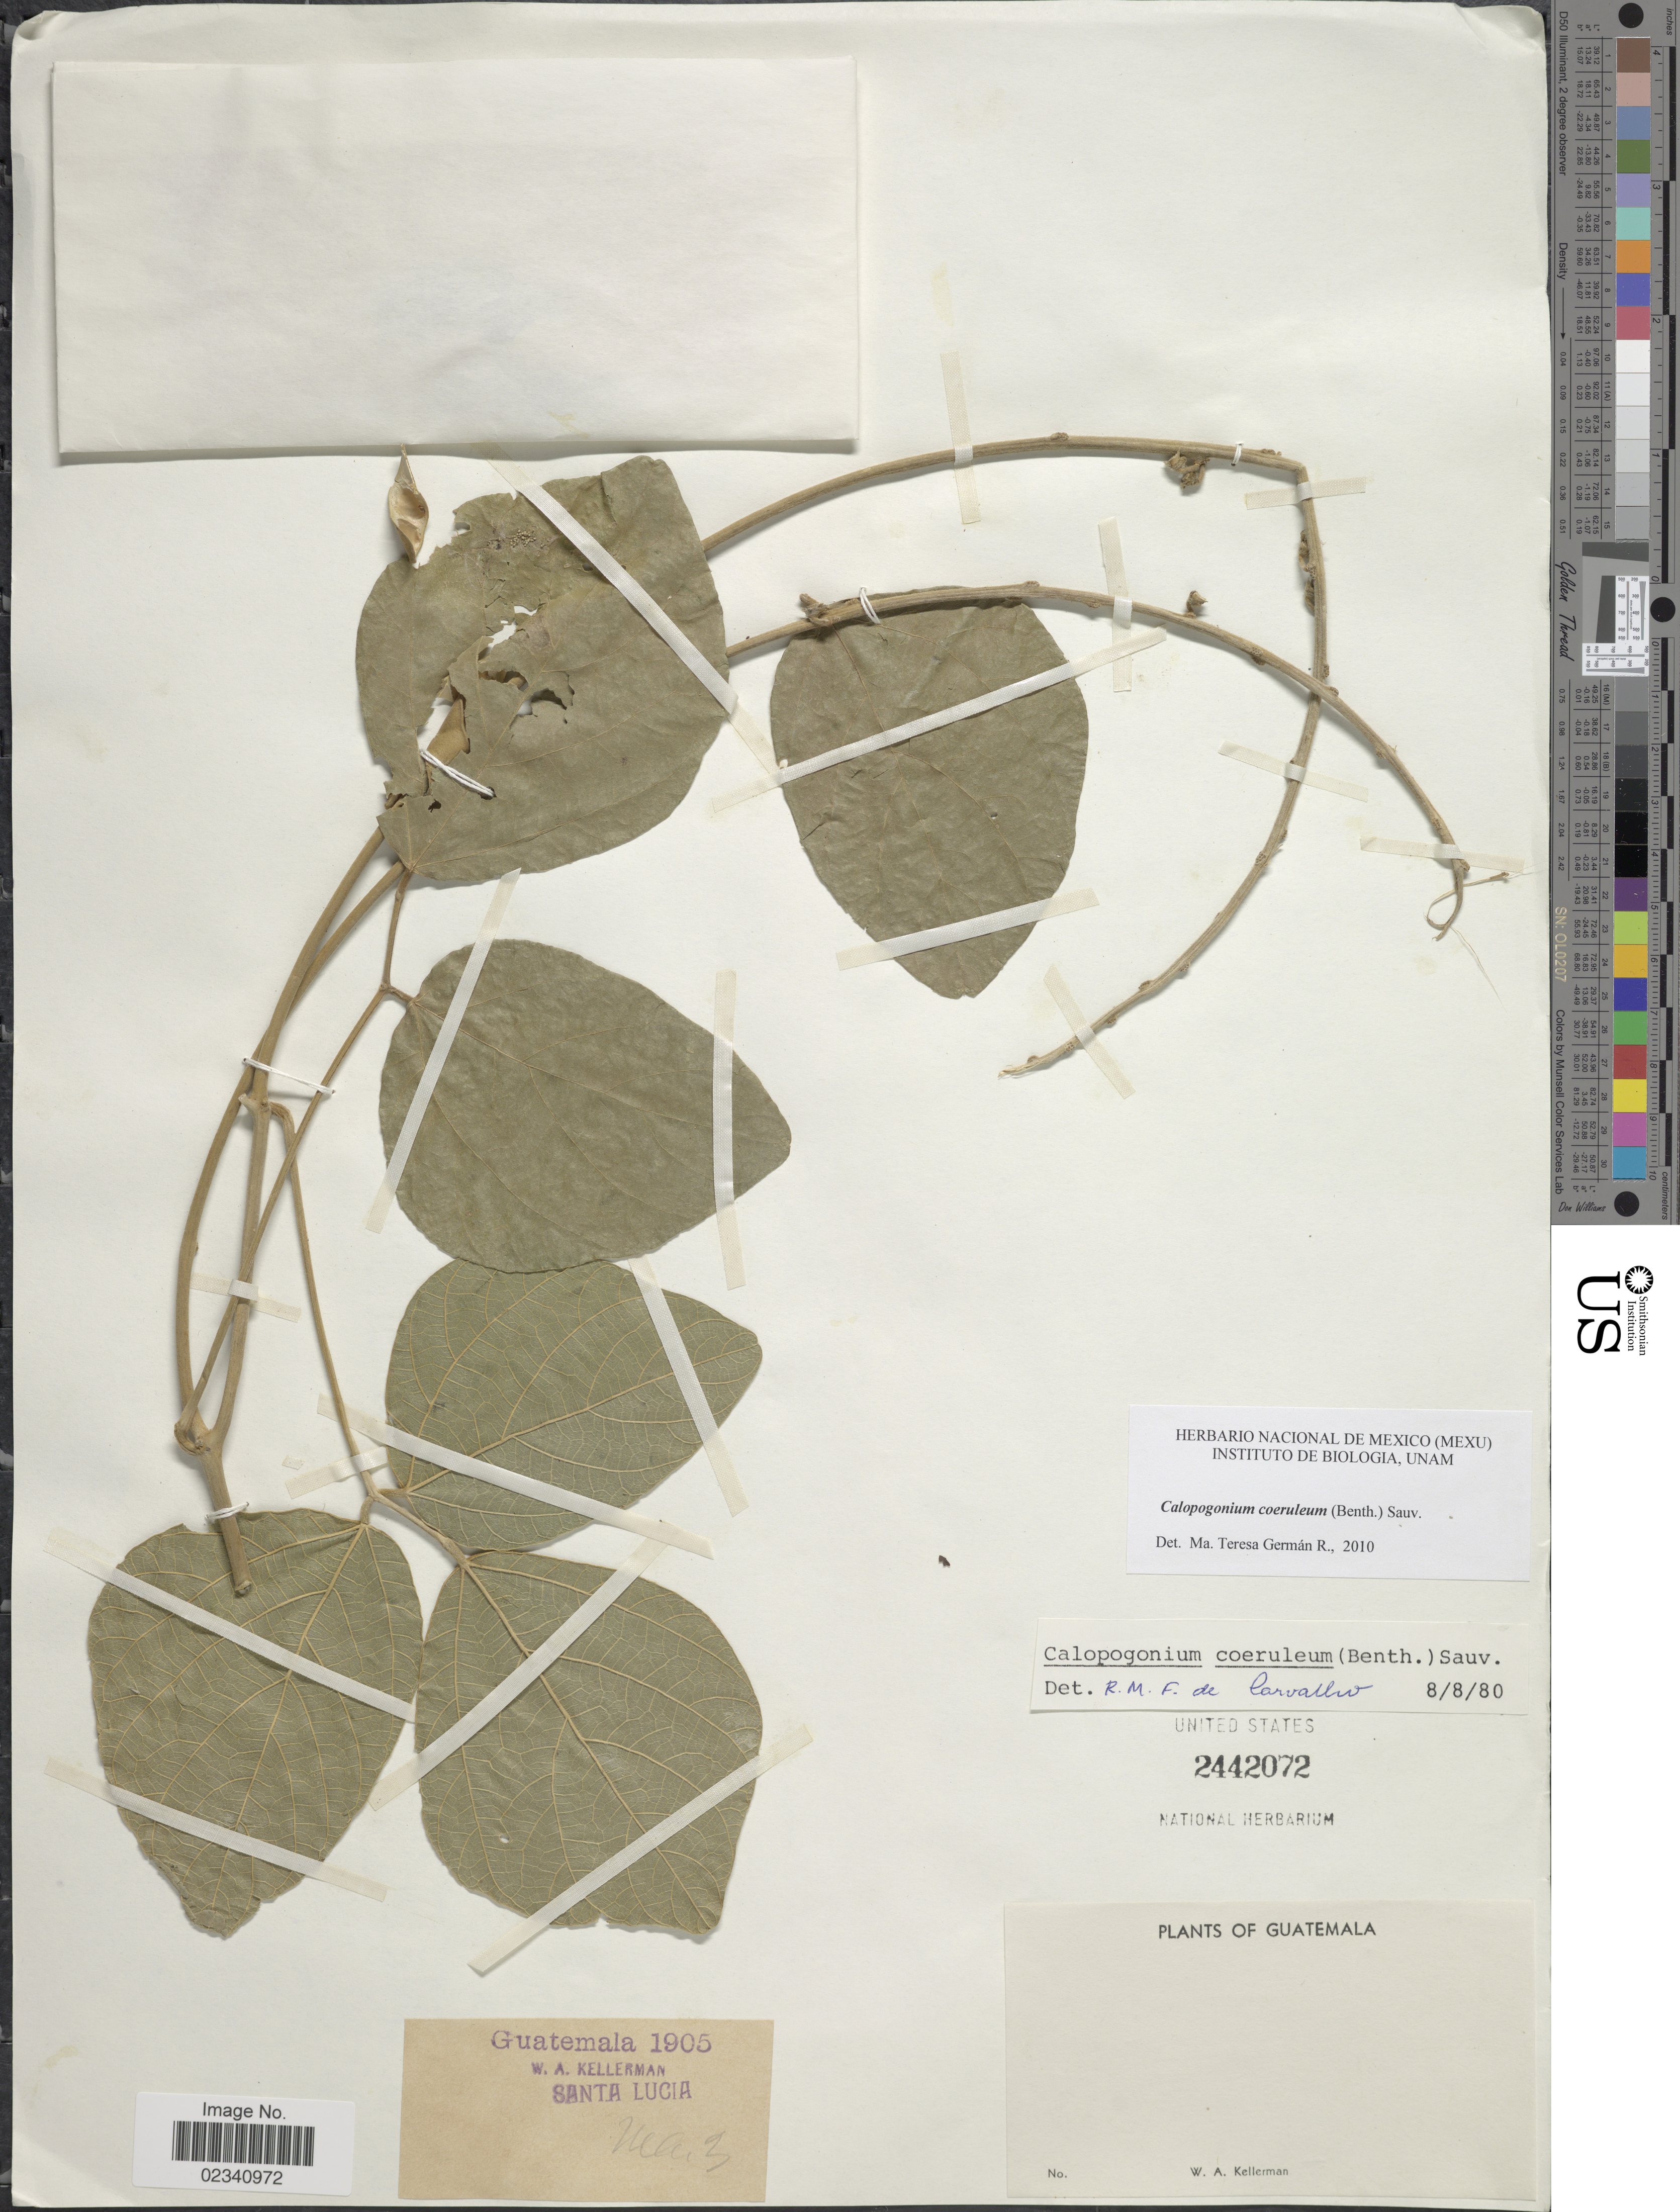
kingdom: Plantae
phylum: Tracheophyta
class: Magnoliopsida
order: Fabales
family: Fabaceae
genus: Calopogonium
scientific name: Calopogonium caeruleum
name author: (Benth.) C. Wright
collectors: W. Kellerman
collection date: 1905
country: Guatemala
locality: Santa Lucia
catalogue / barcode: US 2442072